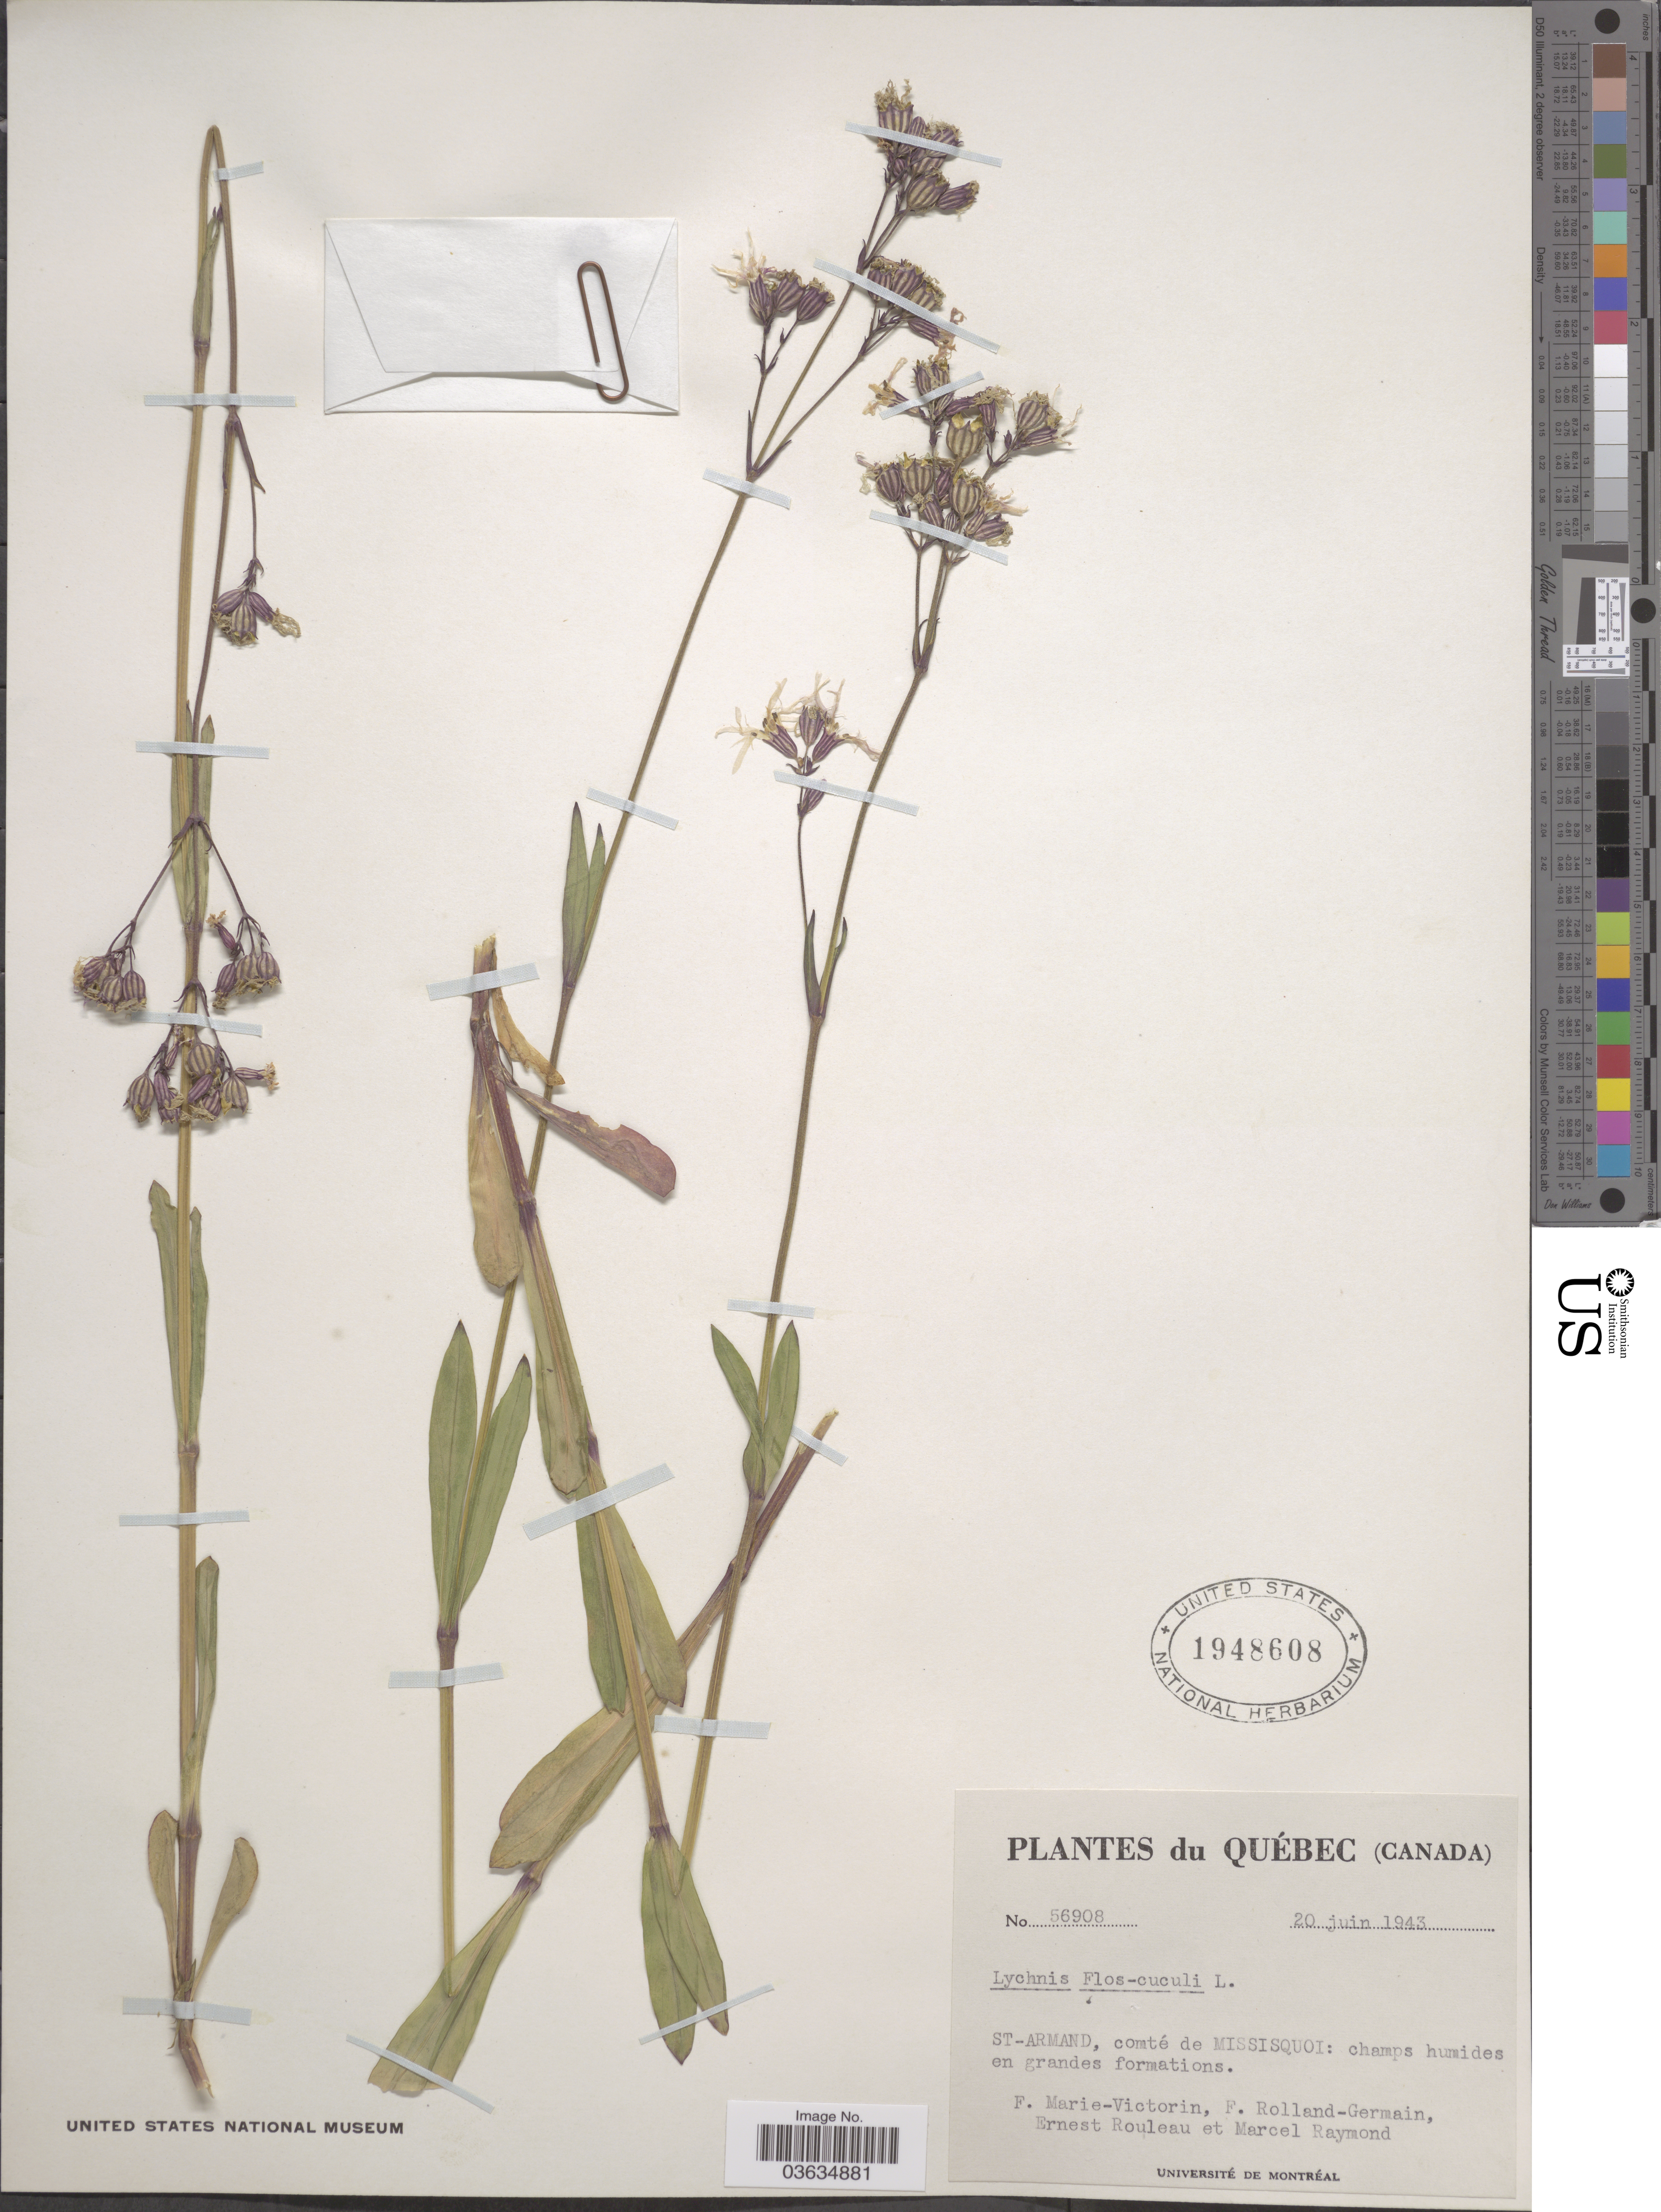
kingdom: Plantae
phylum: Tracheophyta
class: Magnoliopsida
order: Caryophyllales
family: Caryophyllaceae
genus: Silene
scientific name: Silene flos-cuculi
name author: (L.) Greuter & Burdet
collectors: F. Marie-Victorin, Rolland-Germain, J. Rouleau & M. Raymond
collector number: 56908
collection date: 1943-06-20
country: Canada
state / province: Quebec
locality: St-Armand, comté de Missisquoi: champs humides en grandes formations.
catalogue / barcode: US 1948608